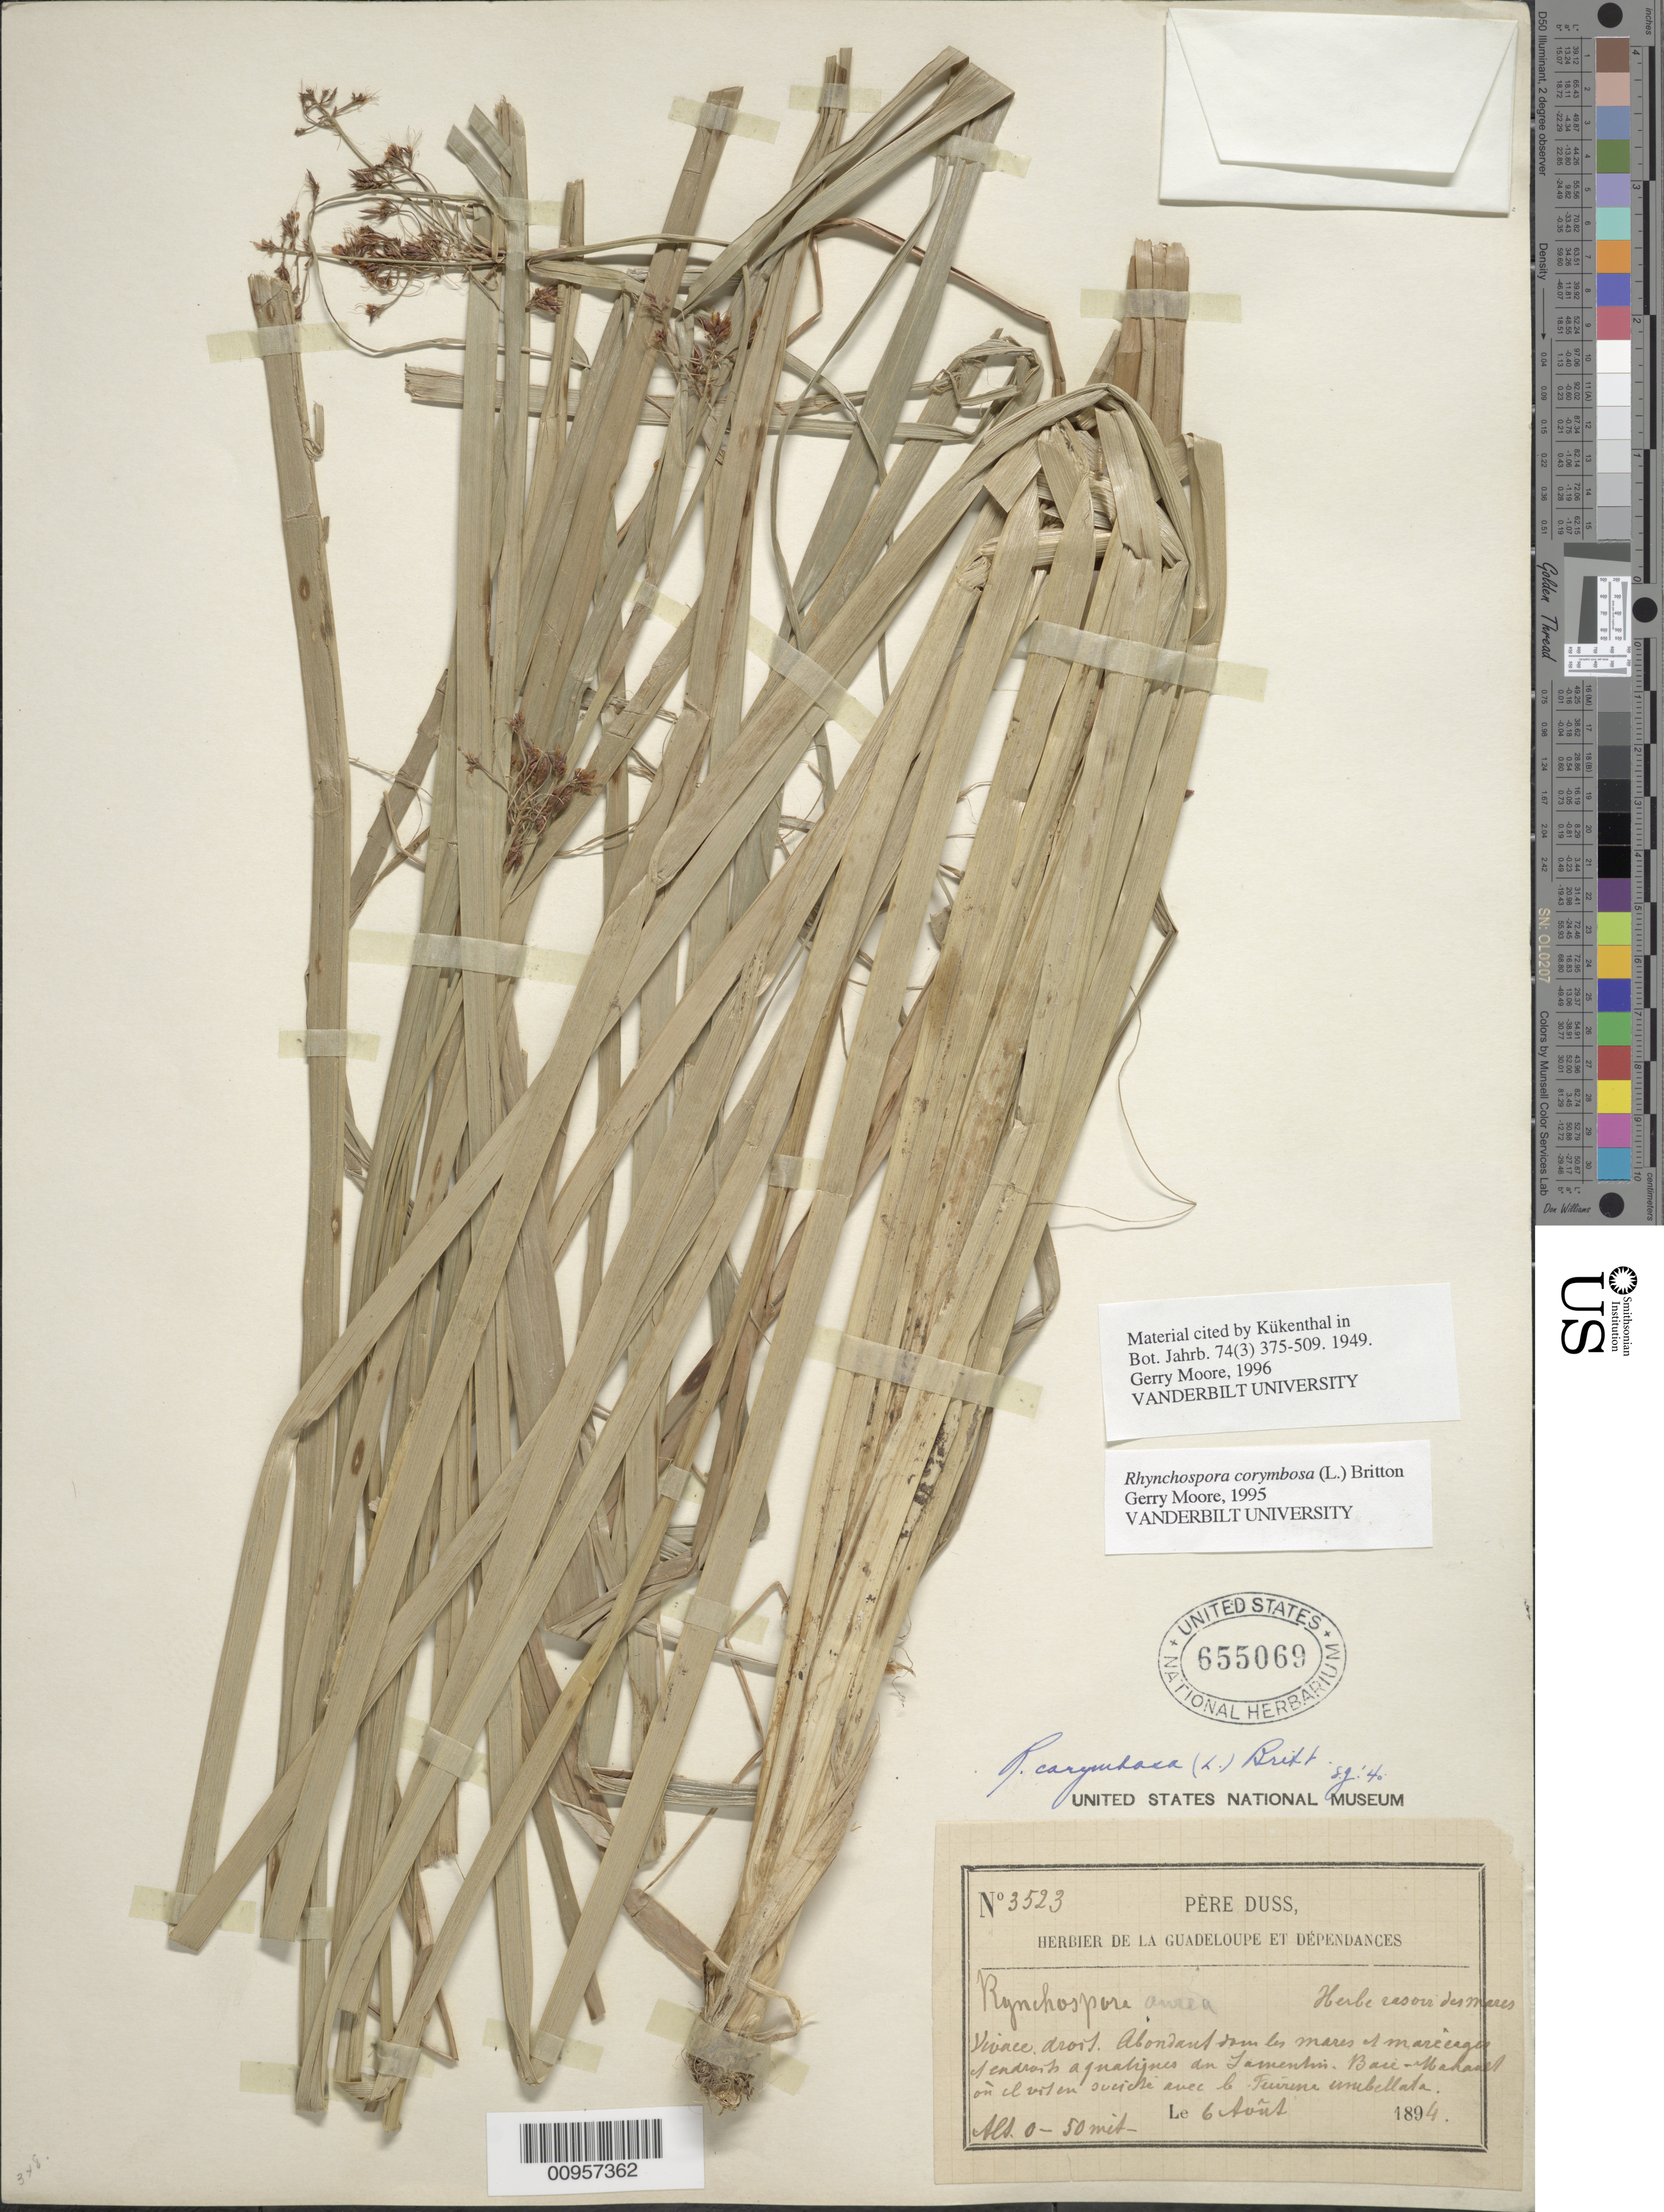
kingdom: Plantae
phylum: Tracheophyta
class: Liliopsida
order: Poales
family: Cyperaceae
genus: Rhynchospora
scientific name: Rhynchospora corymbosa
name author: (L.) Britton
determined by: Moore, G.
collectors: Père Duss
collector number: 3523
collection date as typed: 06 Aug 1894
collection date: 1894-08-06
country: Guadeloupe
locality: du Lamentin, "Bare" Mahahut, "ou el viton … avec le F. umbellata"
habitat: Sous les mares et marécages et endroits aquatiques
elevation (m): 0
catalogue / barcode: US 655069